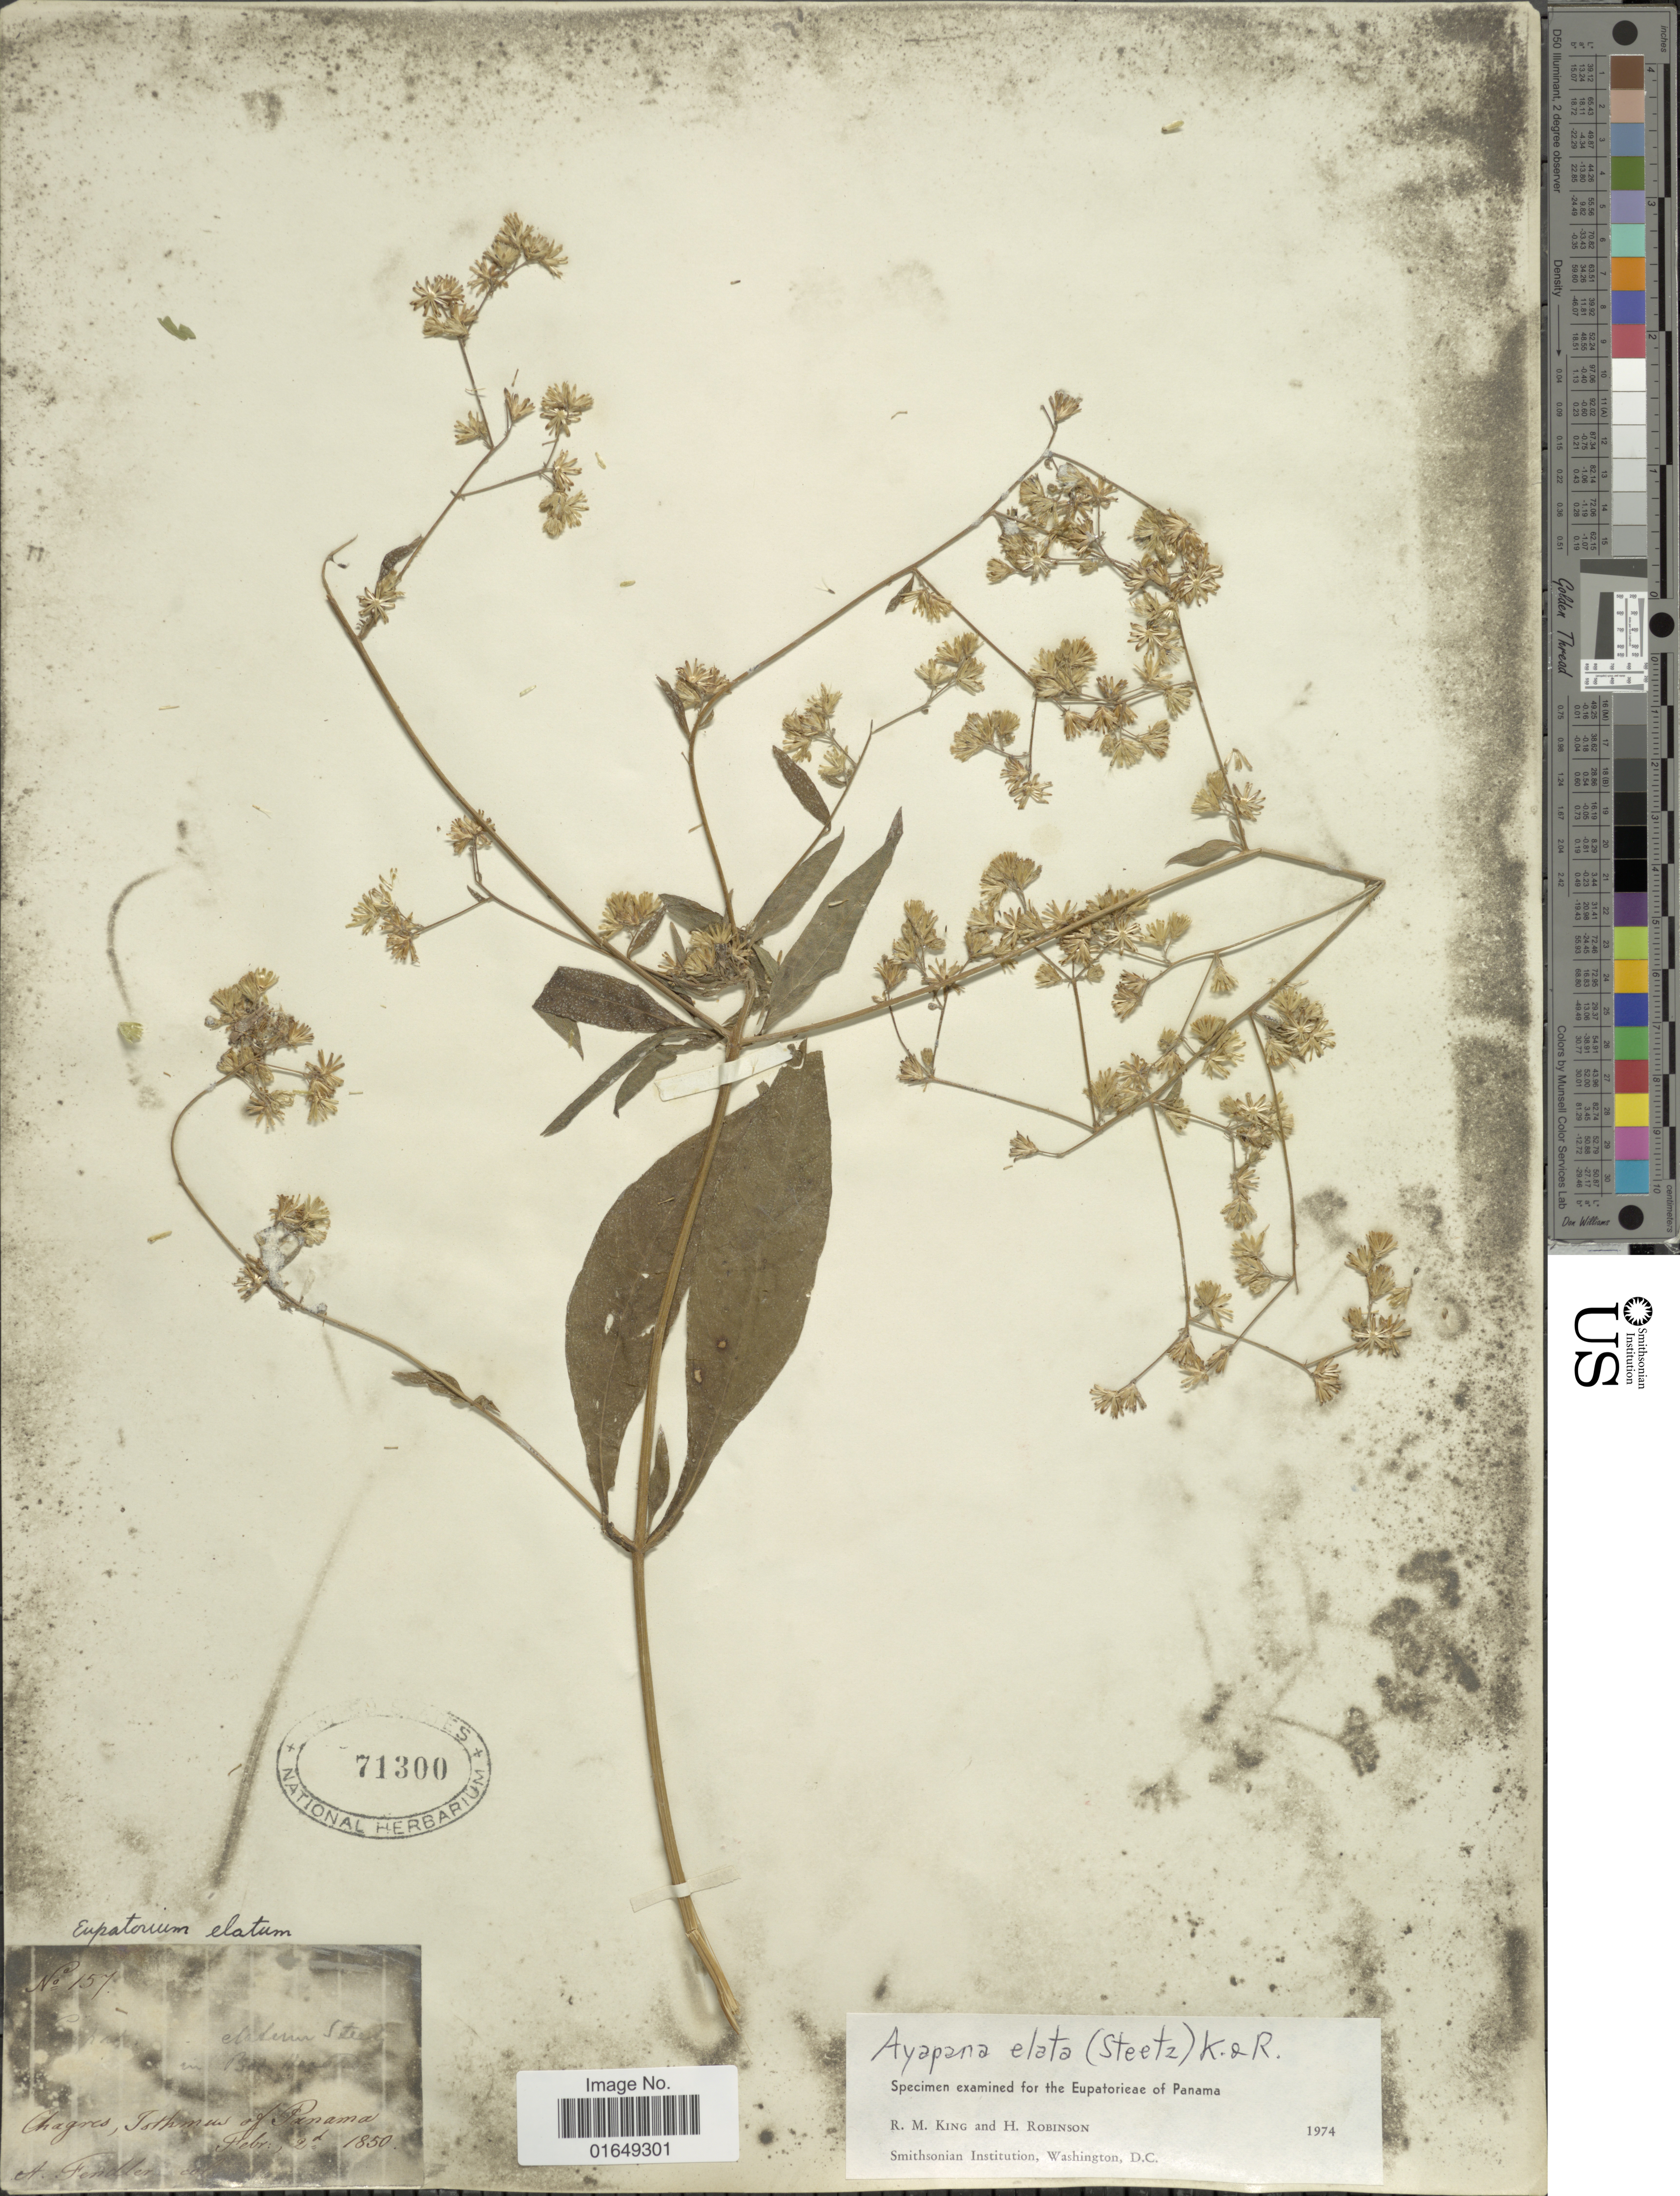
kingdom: Plantae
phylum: Tracheophyta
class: Magnoliopsida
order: Asterales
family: Asteraceae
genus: Ayapana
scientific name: Ayapana elata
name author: (Steetz) R.M. King & H. Rob.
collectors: A. Fendler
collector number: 157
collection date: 1850-02-02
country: Panama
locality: Chagres, Isthmus of Panama.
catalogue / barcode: US 71300